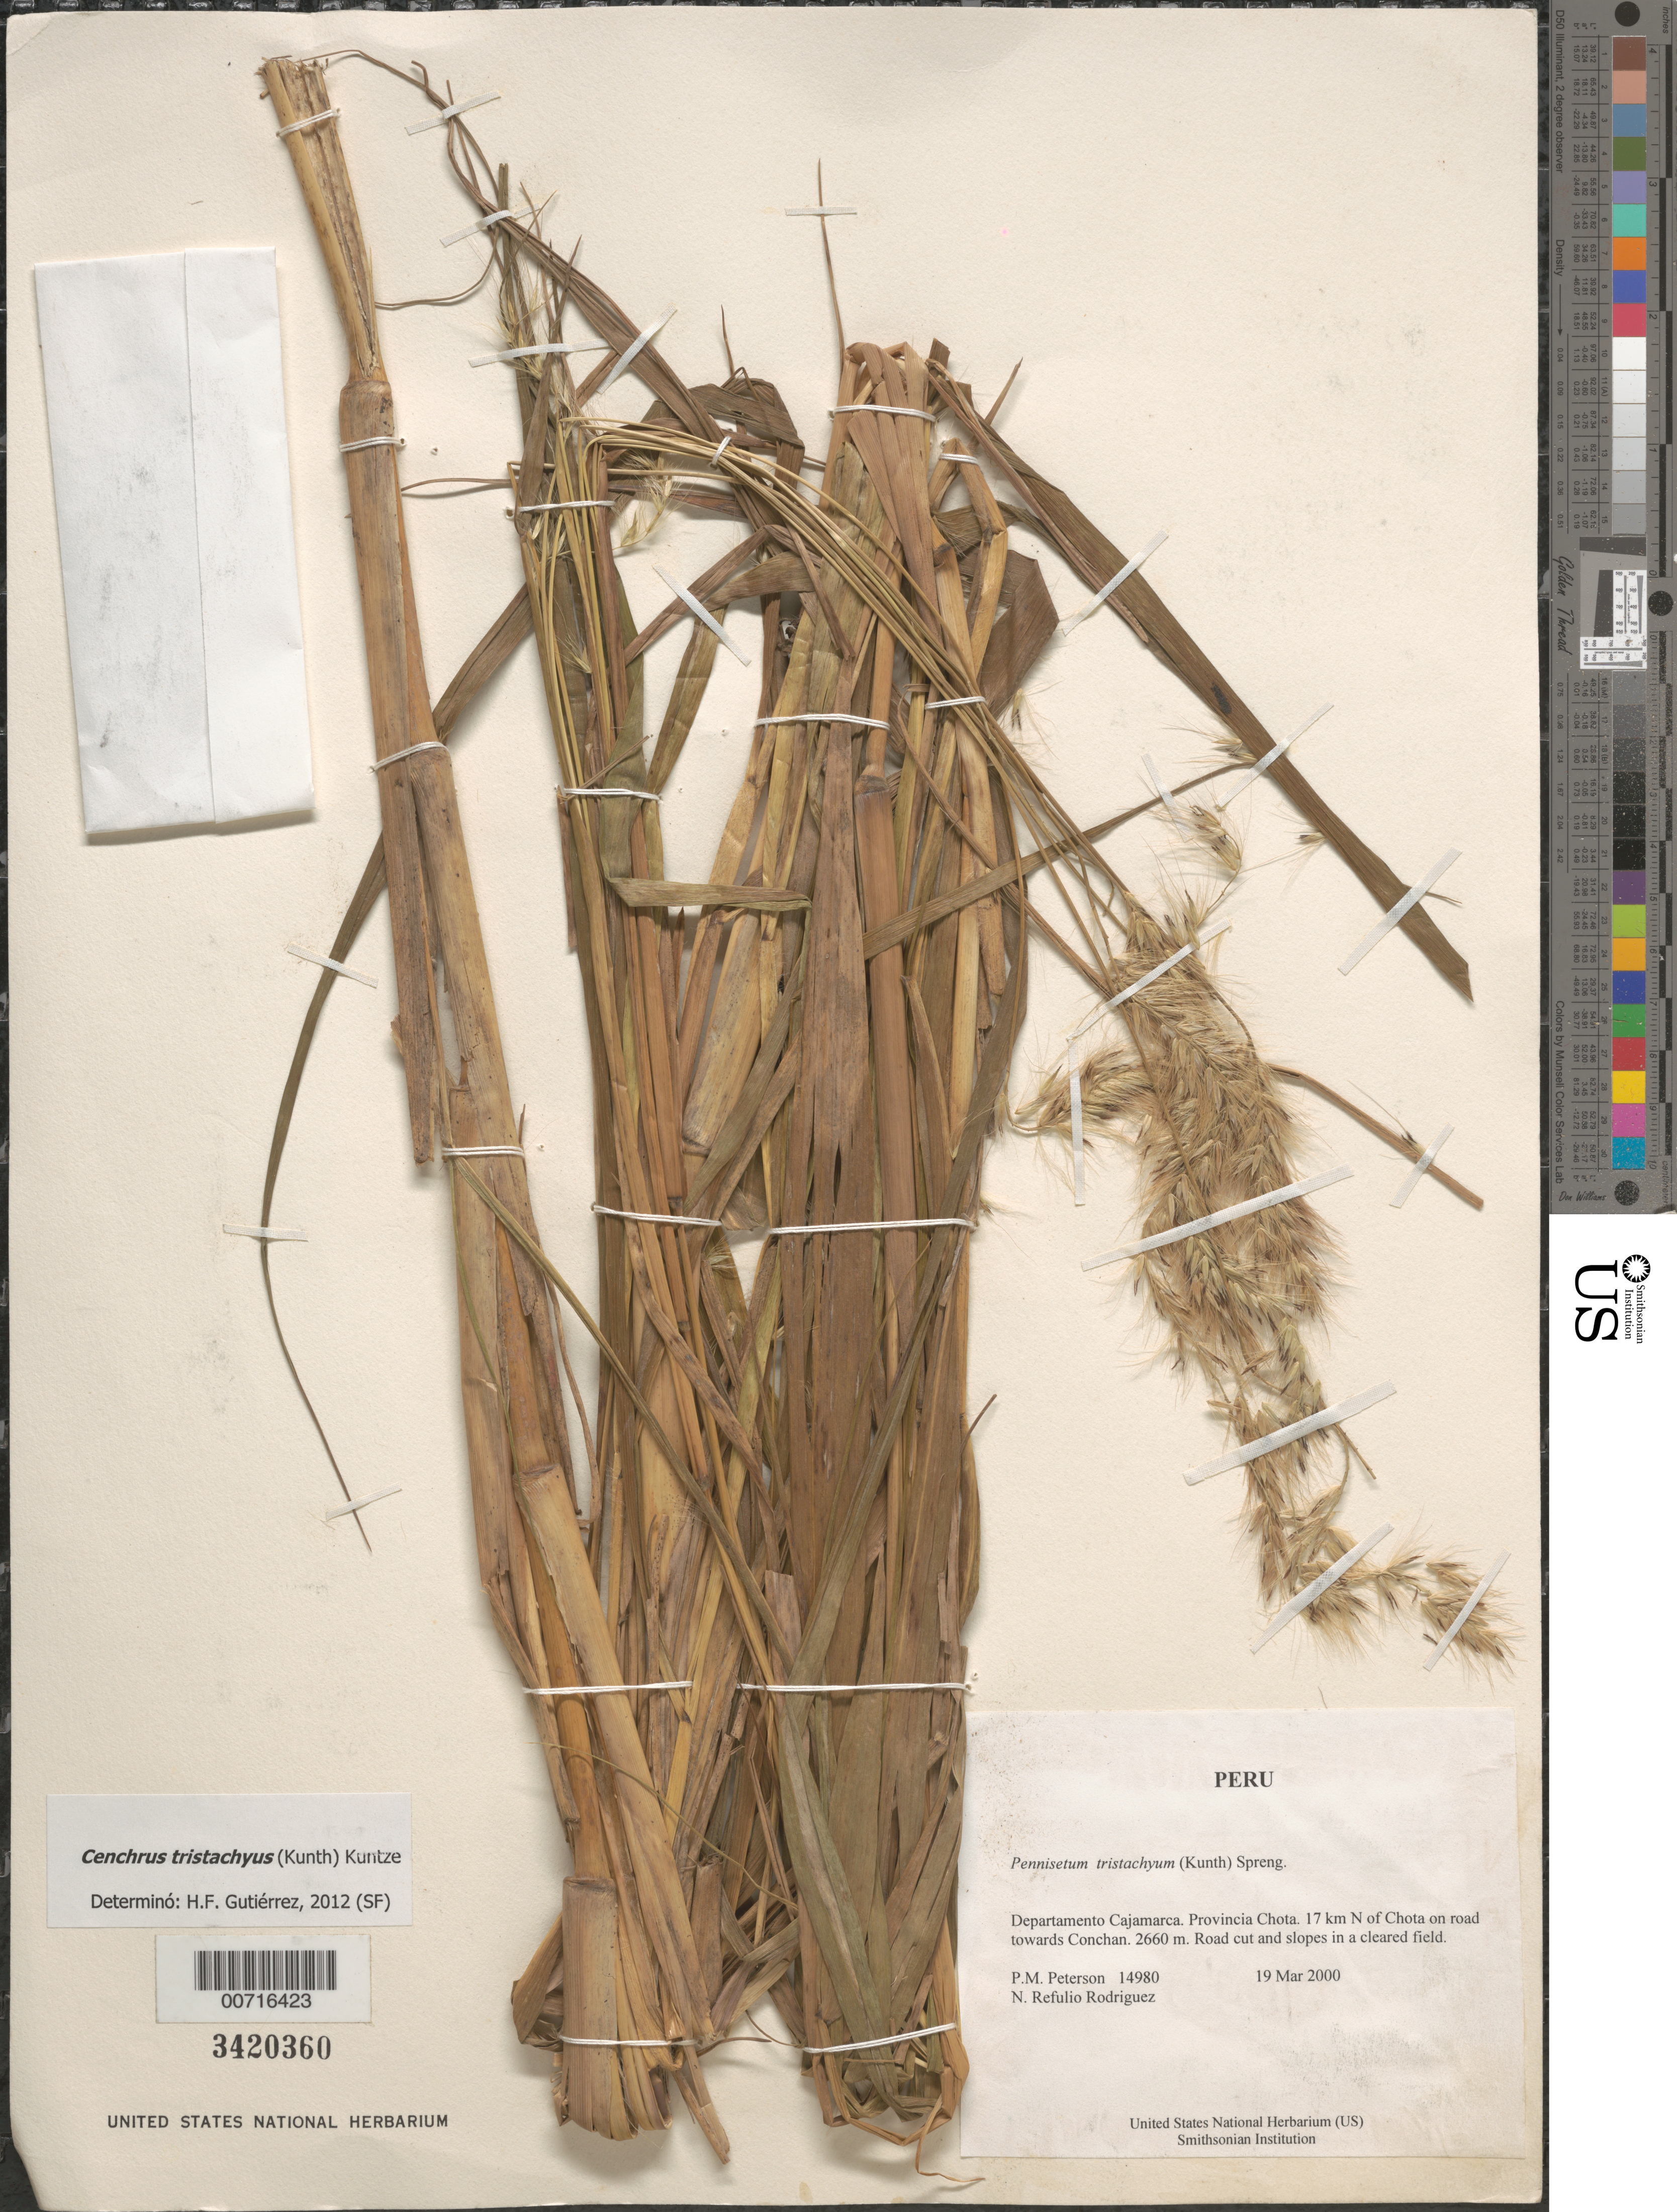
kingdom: Plantae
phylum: Tracheophyta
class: Liliopsida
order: Poales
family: Poaceae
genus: Cenchrus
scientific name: Cenchrus tristachyus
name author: (Kunth) Kuntze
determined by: Gutiérrez, H. F.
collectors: P. M. Peterson & N. Refulio-Rodríguez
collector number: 14980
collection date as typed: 19 Mar 2000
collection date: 2000-03-19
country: Peru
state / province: Cajamarca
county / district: Chota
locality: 17 km N of Chota on road towards Conchan.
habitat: Road cut and slopes in a cleared field.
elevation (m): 2660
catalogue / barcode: US 3420360